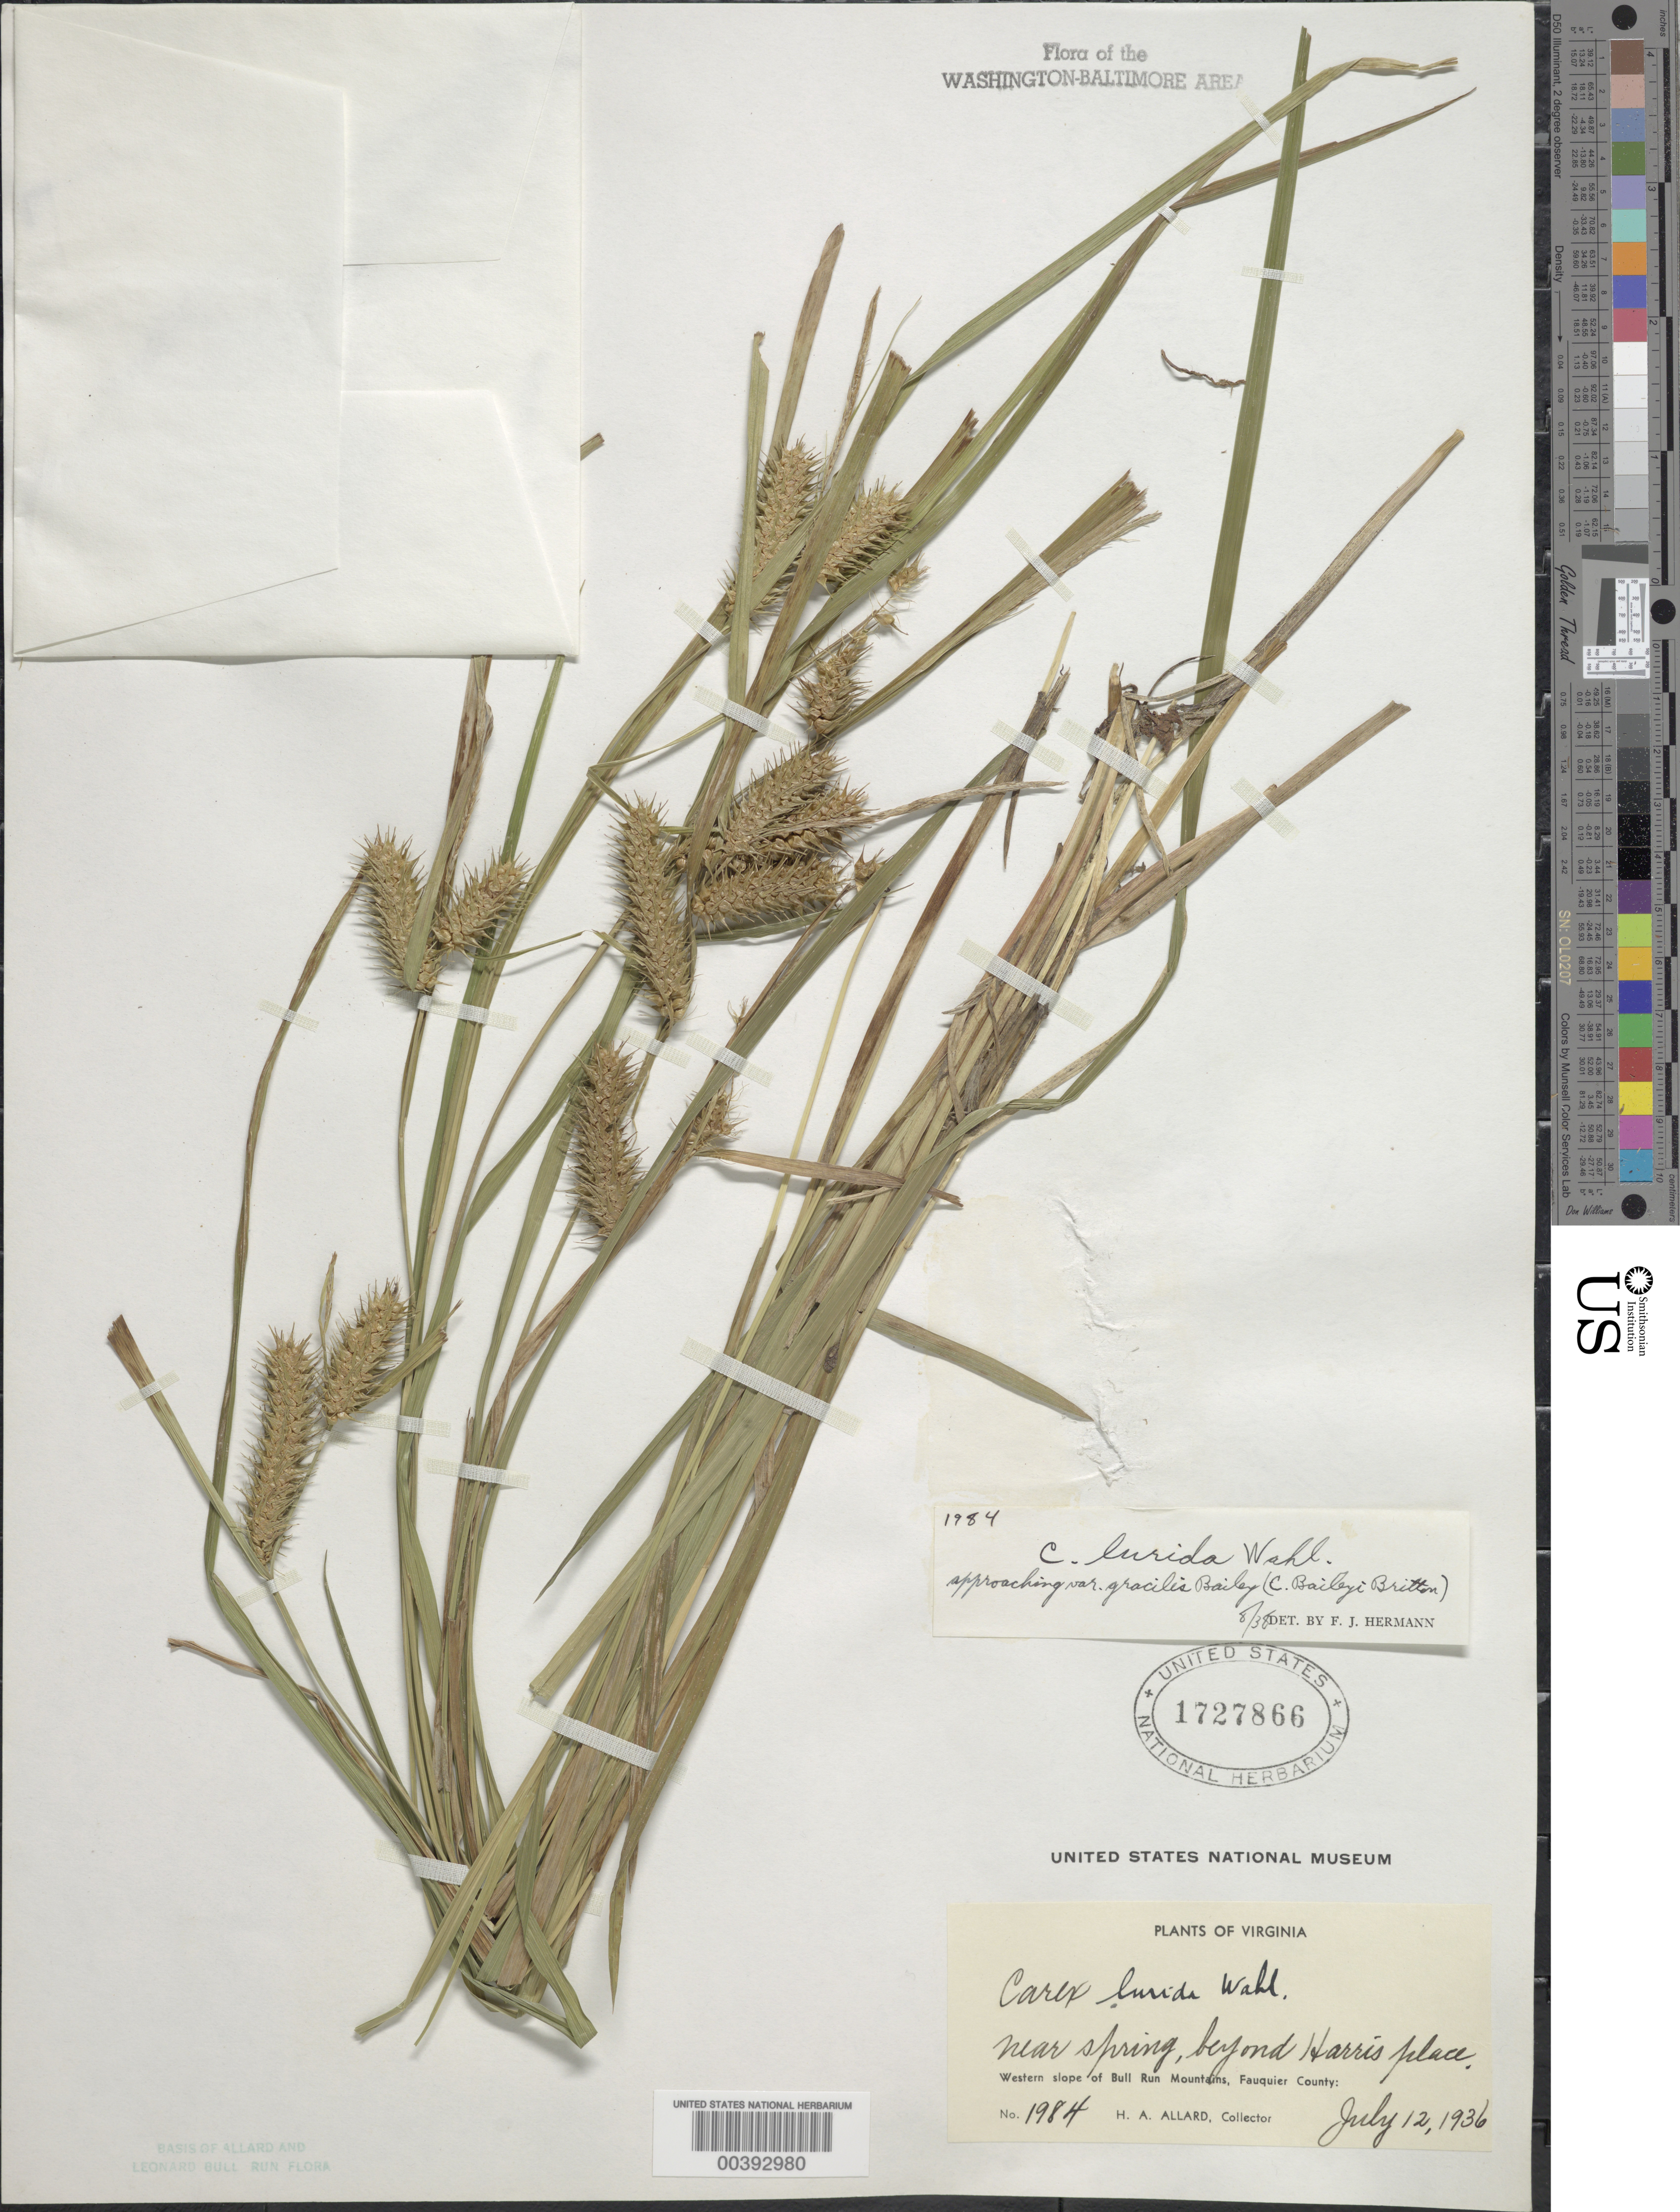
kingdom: Plantae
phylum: Tracheophyta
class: Liliopsida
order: Poales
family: Cyperaceae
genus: Carex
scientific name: Carex lurida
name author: Wahlenb.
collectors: H. A. Allard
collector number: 1984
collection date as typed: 12 Jul 1936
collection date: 1936-07-12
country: United States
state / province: Virginia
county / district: Fauquier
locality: Beyond Harris Place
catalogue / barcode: US 1727866